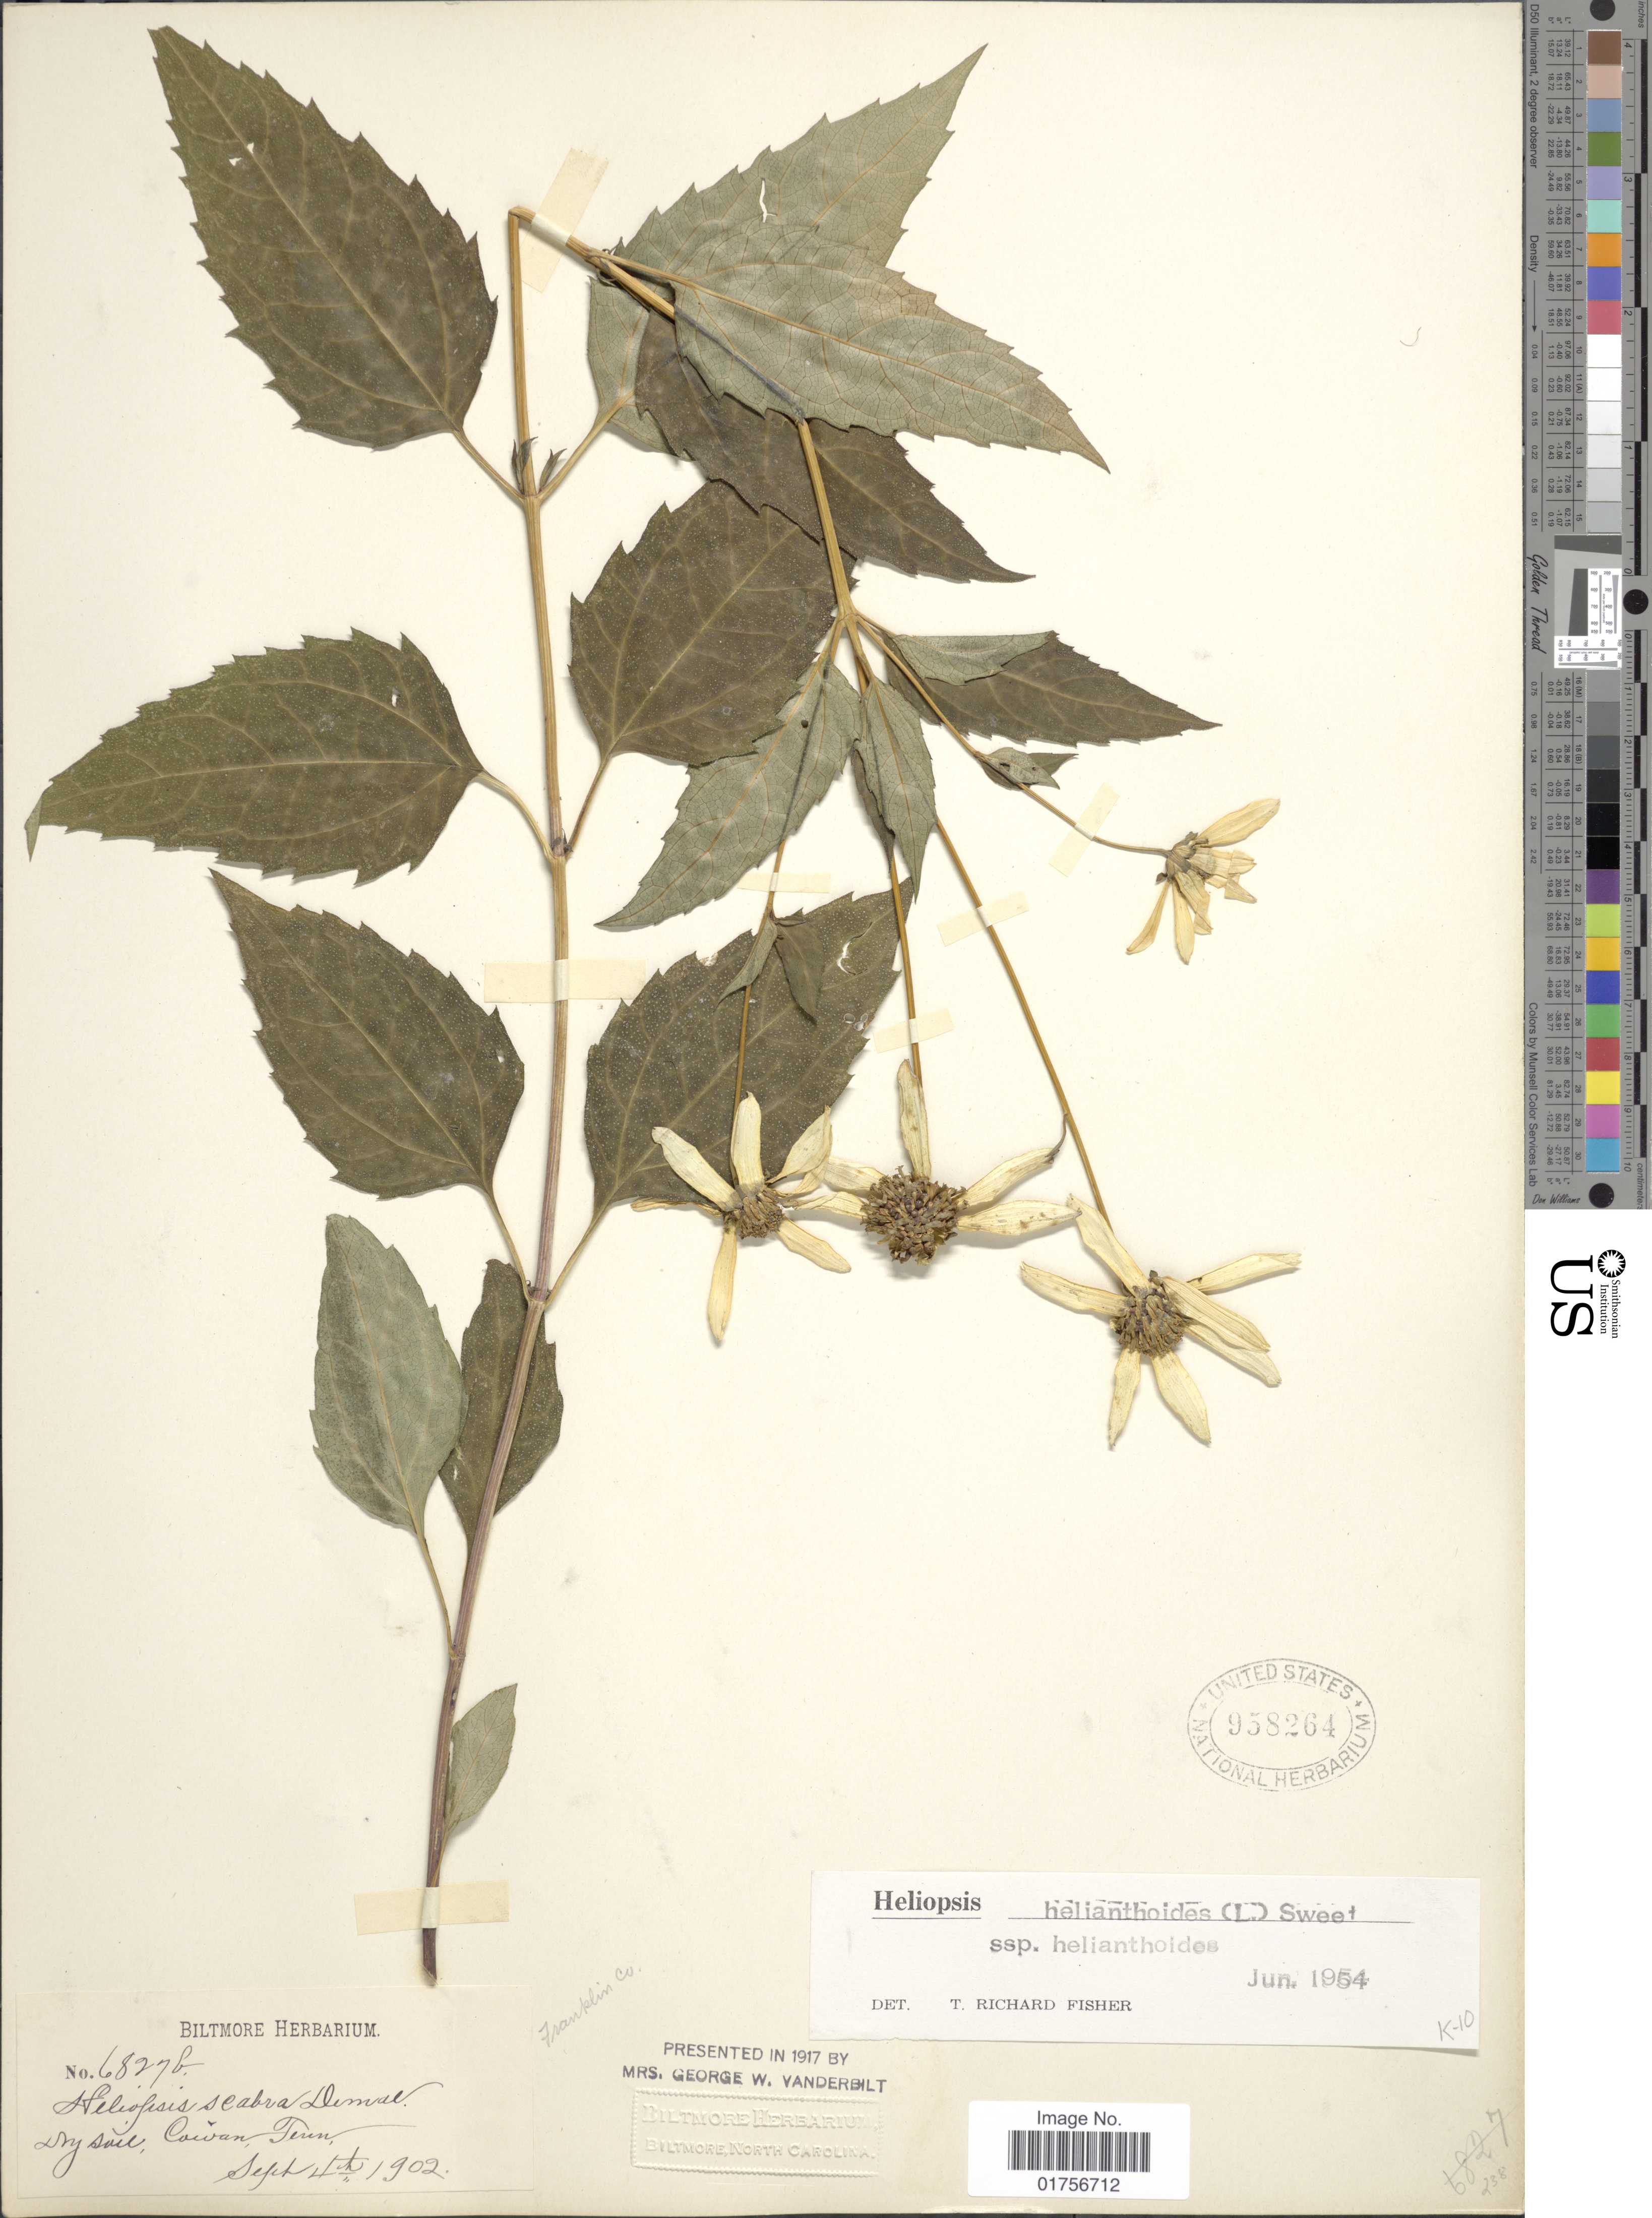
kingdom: Plantae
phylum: Tracheophyta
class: Magnoliopsida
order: Asterales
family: Asteraceae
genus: Heliopsis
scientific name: Heliopsis helianthoides subsp. helianthoides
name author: (L.) Sweet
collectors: ex herb. Biltmore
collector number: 6827b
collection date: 1902-09-04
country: United States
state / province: Tennessee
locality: Dry soil, Coivan, Tenn.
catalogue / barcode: US 958264